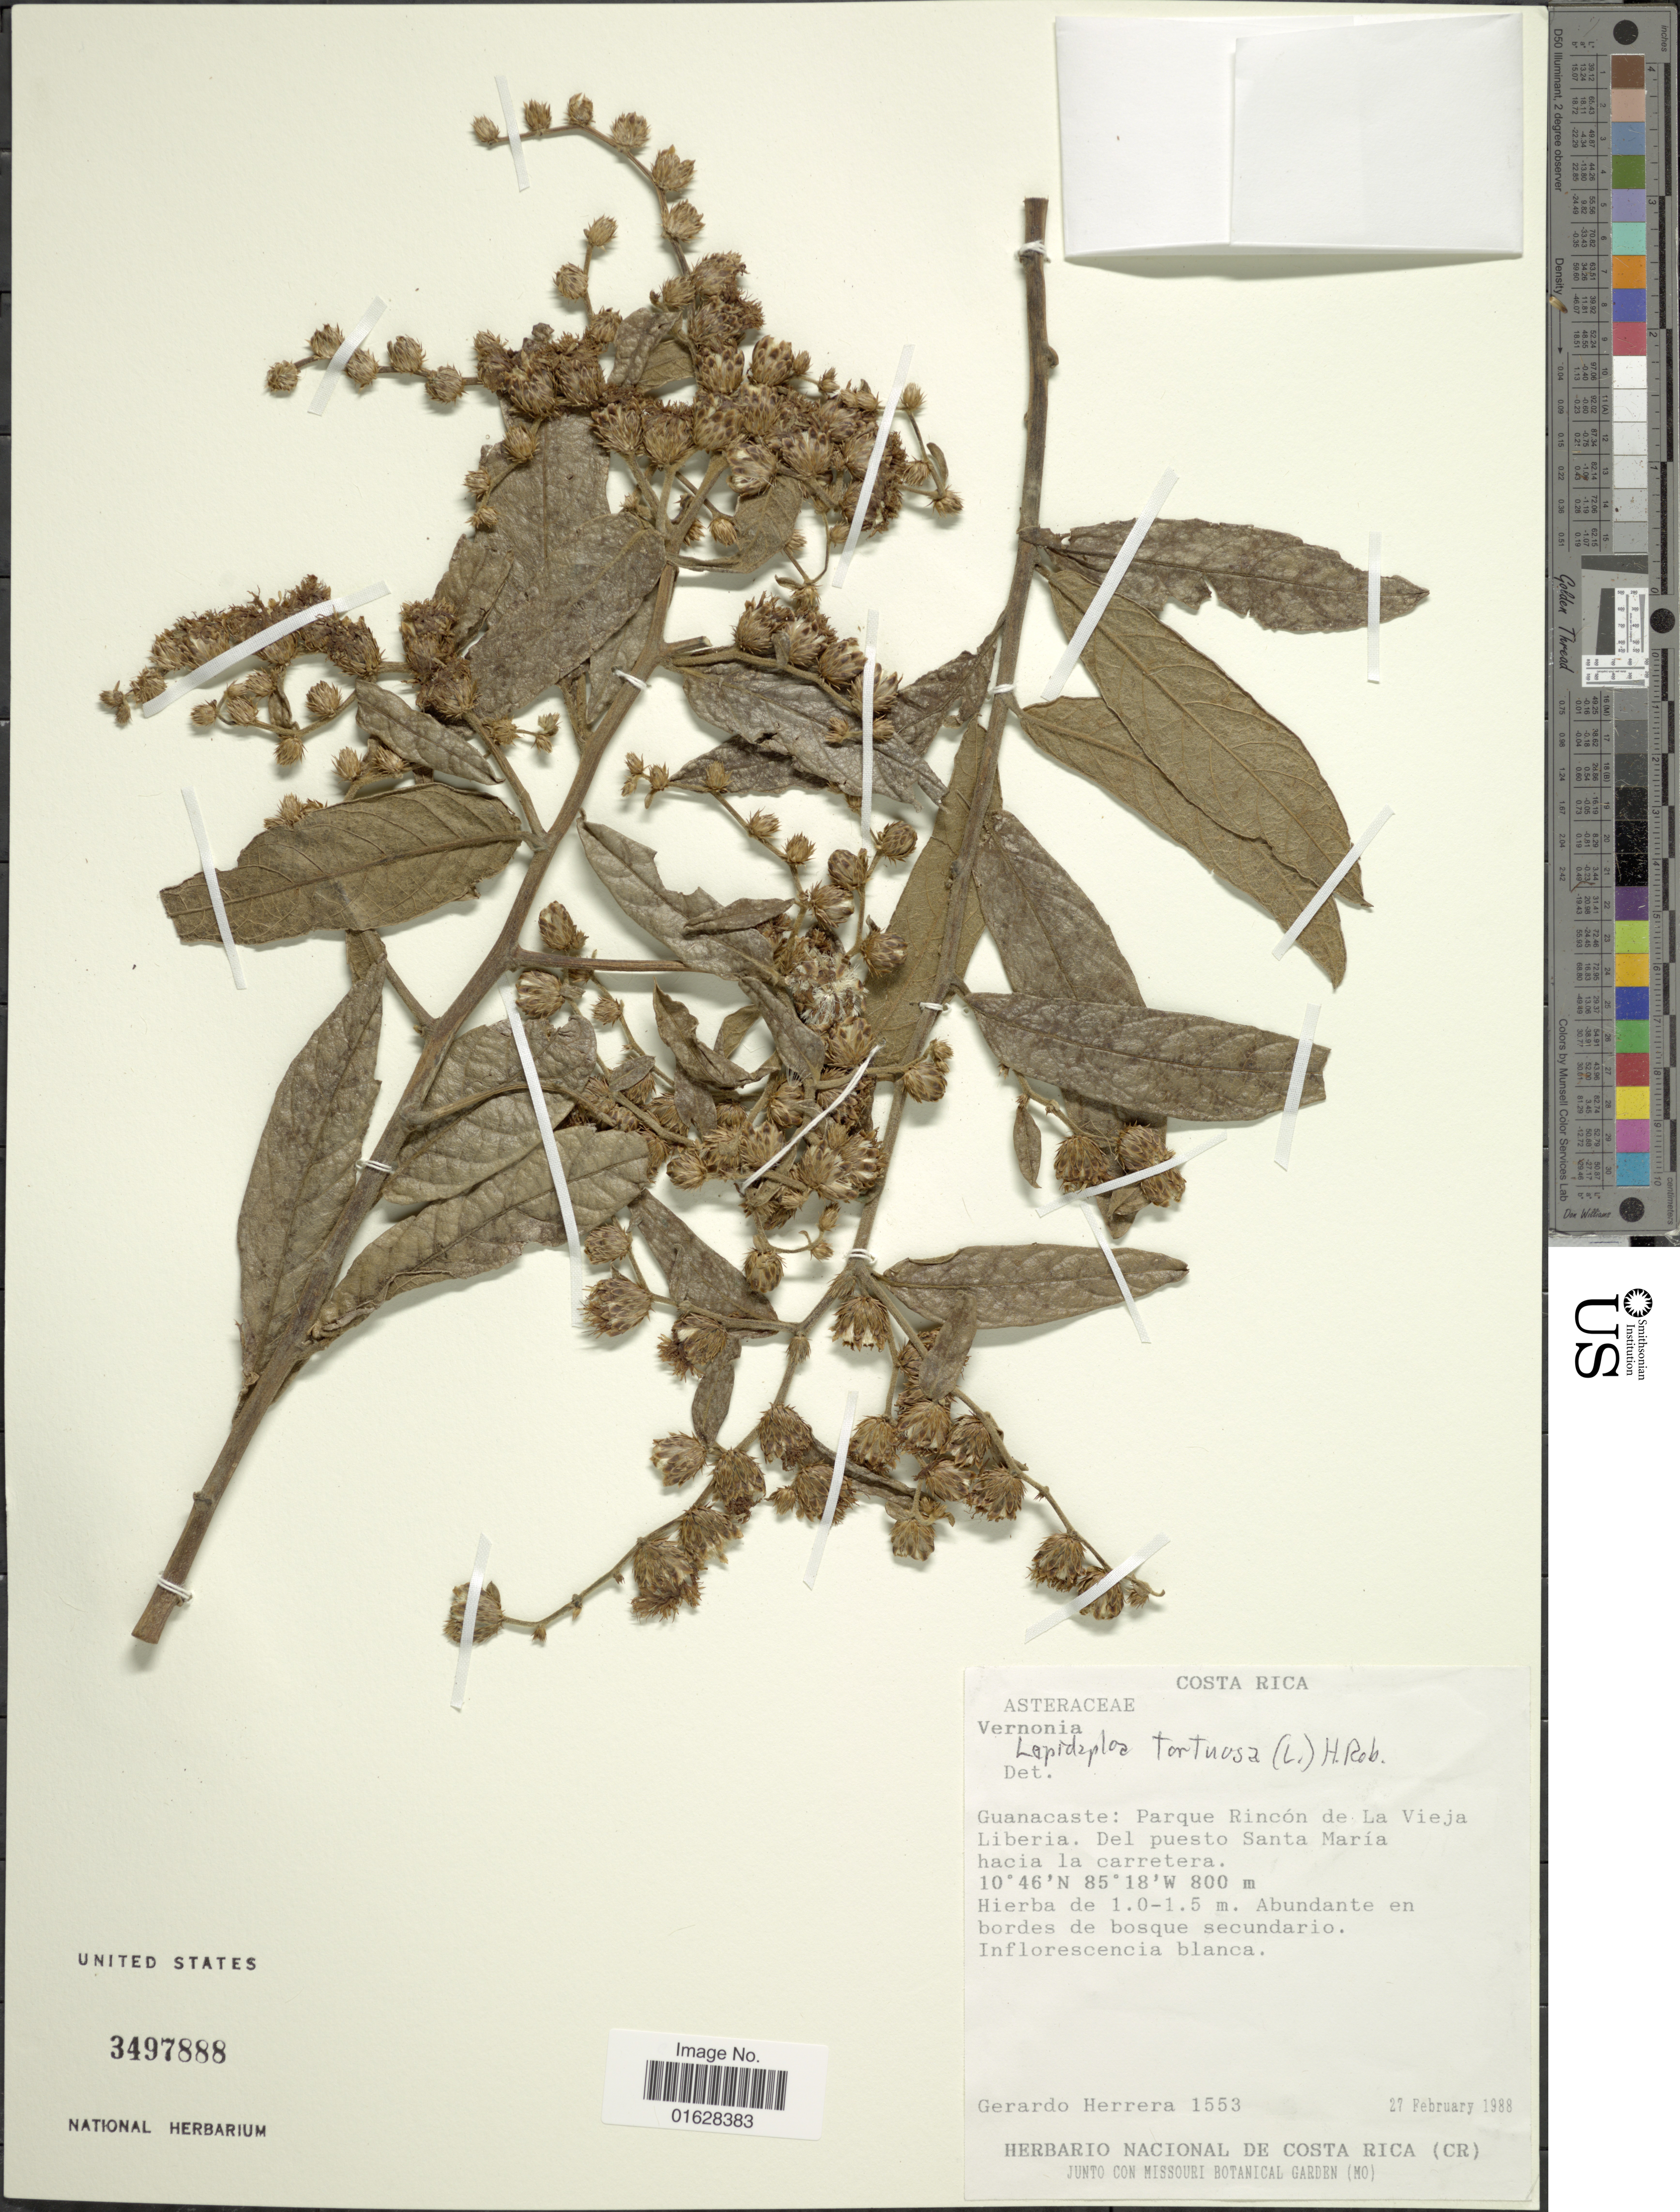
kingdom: Plantae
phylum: Tracheophyta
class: Magnoliopsida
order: Asterales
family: Asteraceae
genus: Lepidaploa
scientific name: Lepidaploa tortuosa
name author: (L.) H. Rob.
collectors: G. Herrera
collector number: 1553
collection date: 1988-02-27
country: Costa Rica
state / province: Guanacaste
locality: Guanacaste, Parque Rincon de la Vieja Liberia, Del puesto Santa Maria hacia la carretera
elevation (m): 800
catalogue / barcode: US 3497888